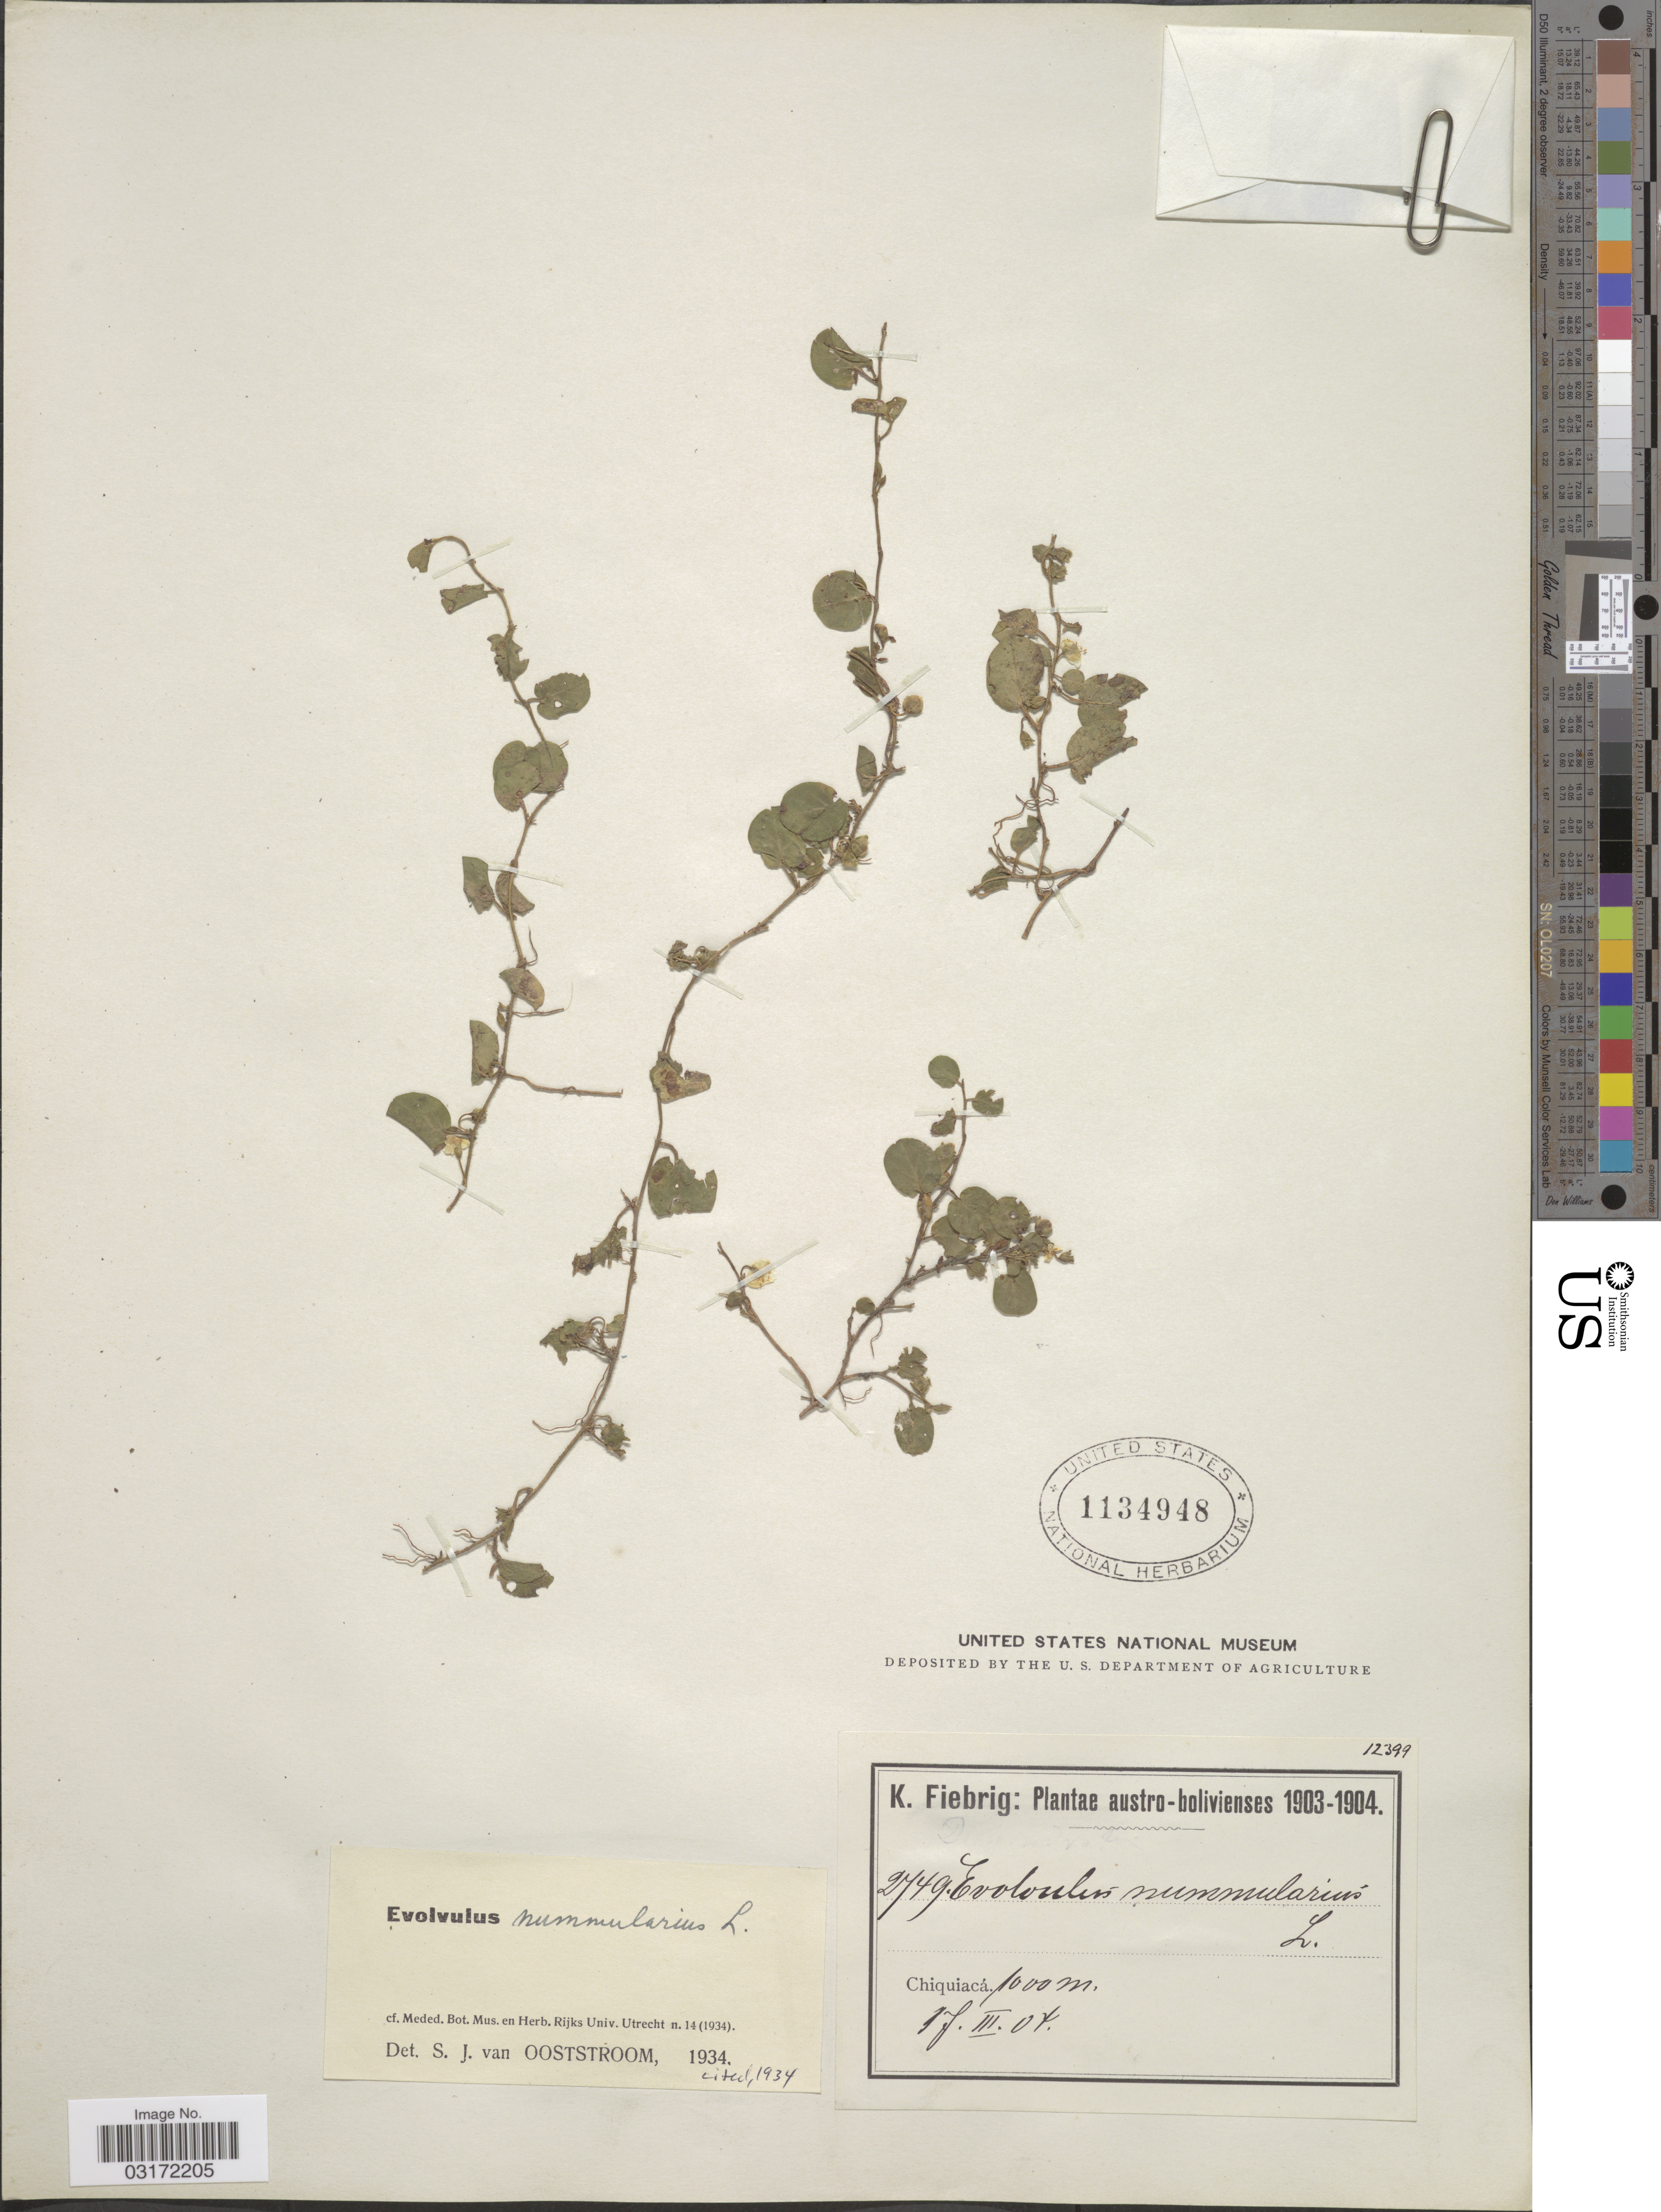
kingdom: Plantae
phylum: Tracheophyta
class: Magnoliopsida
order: Solanales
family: Convolvulaceae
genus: Evolvulus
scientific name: Evolvulus nummularius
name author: (L.) L.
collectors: K. Fiebrig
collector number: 2749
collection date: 1904-03-17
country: Bolivia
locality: Austro-bolivienses. Chiquiacá.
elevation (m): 1000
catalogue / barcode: US 1134948